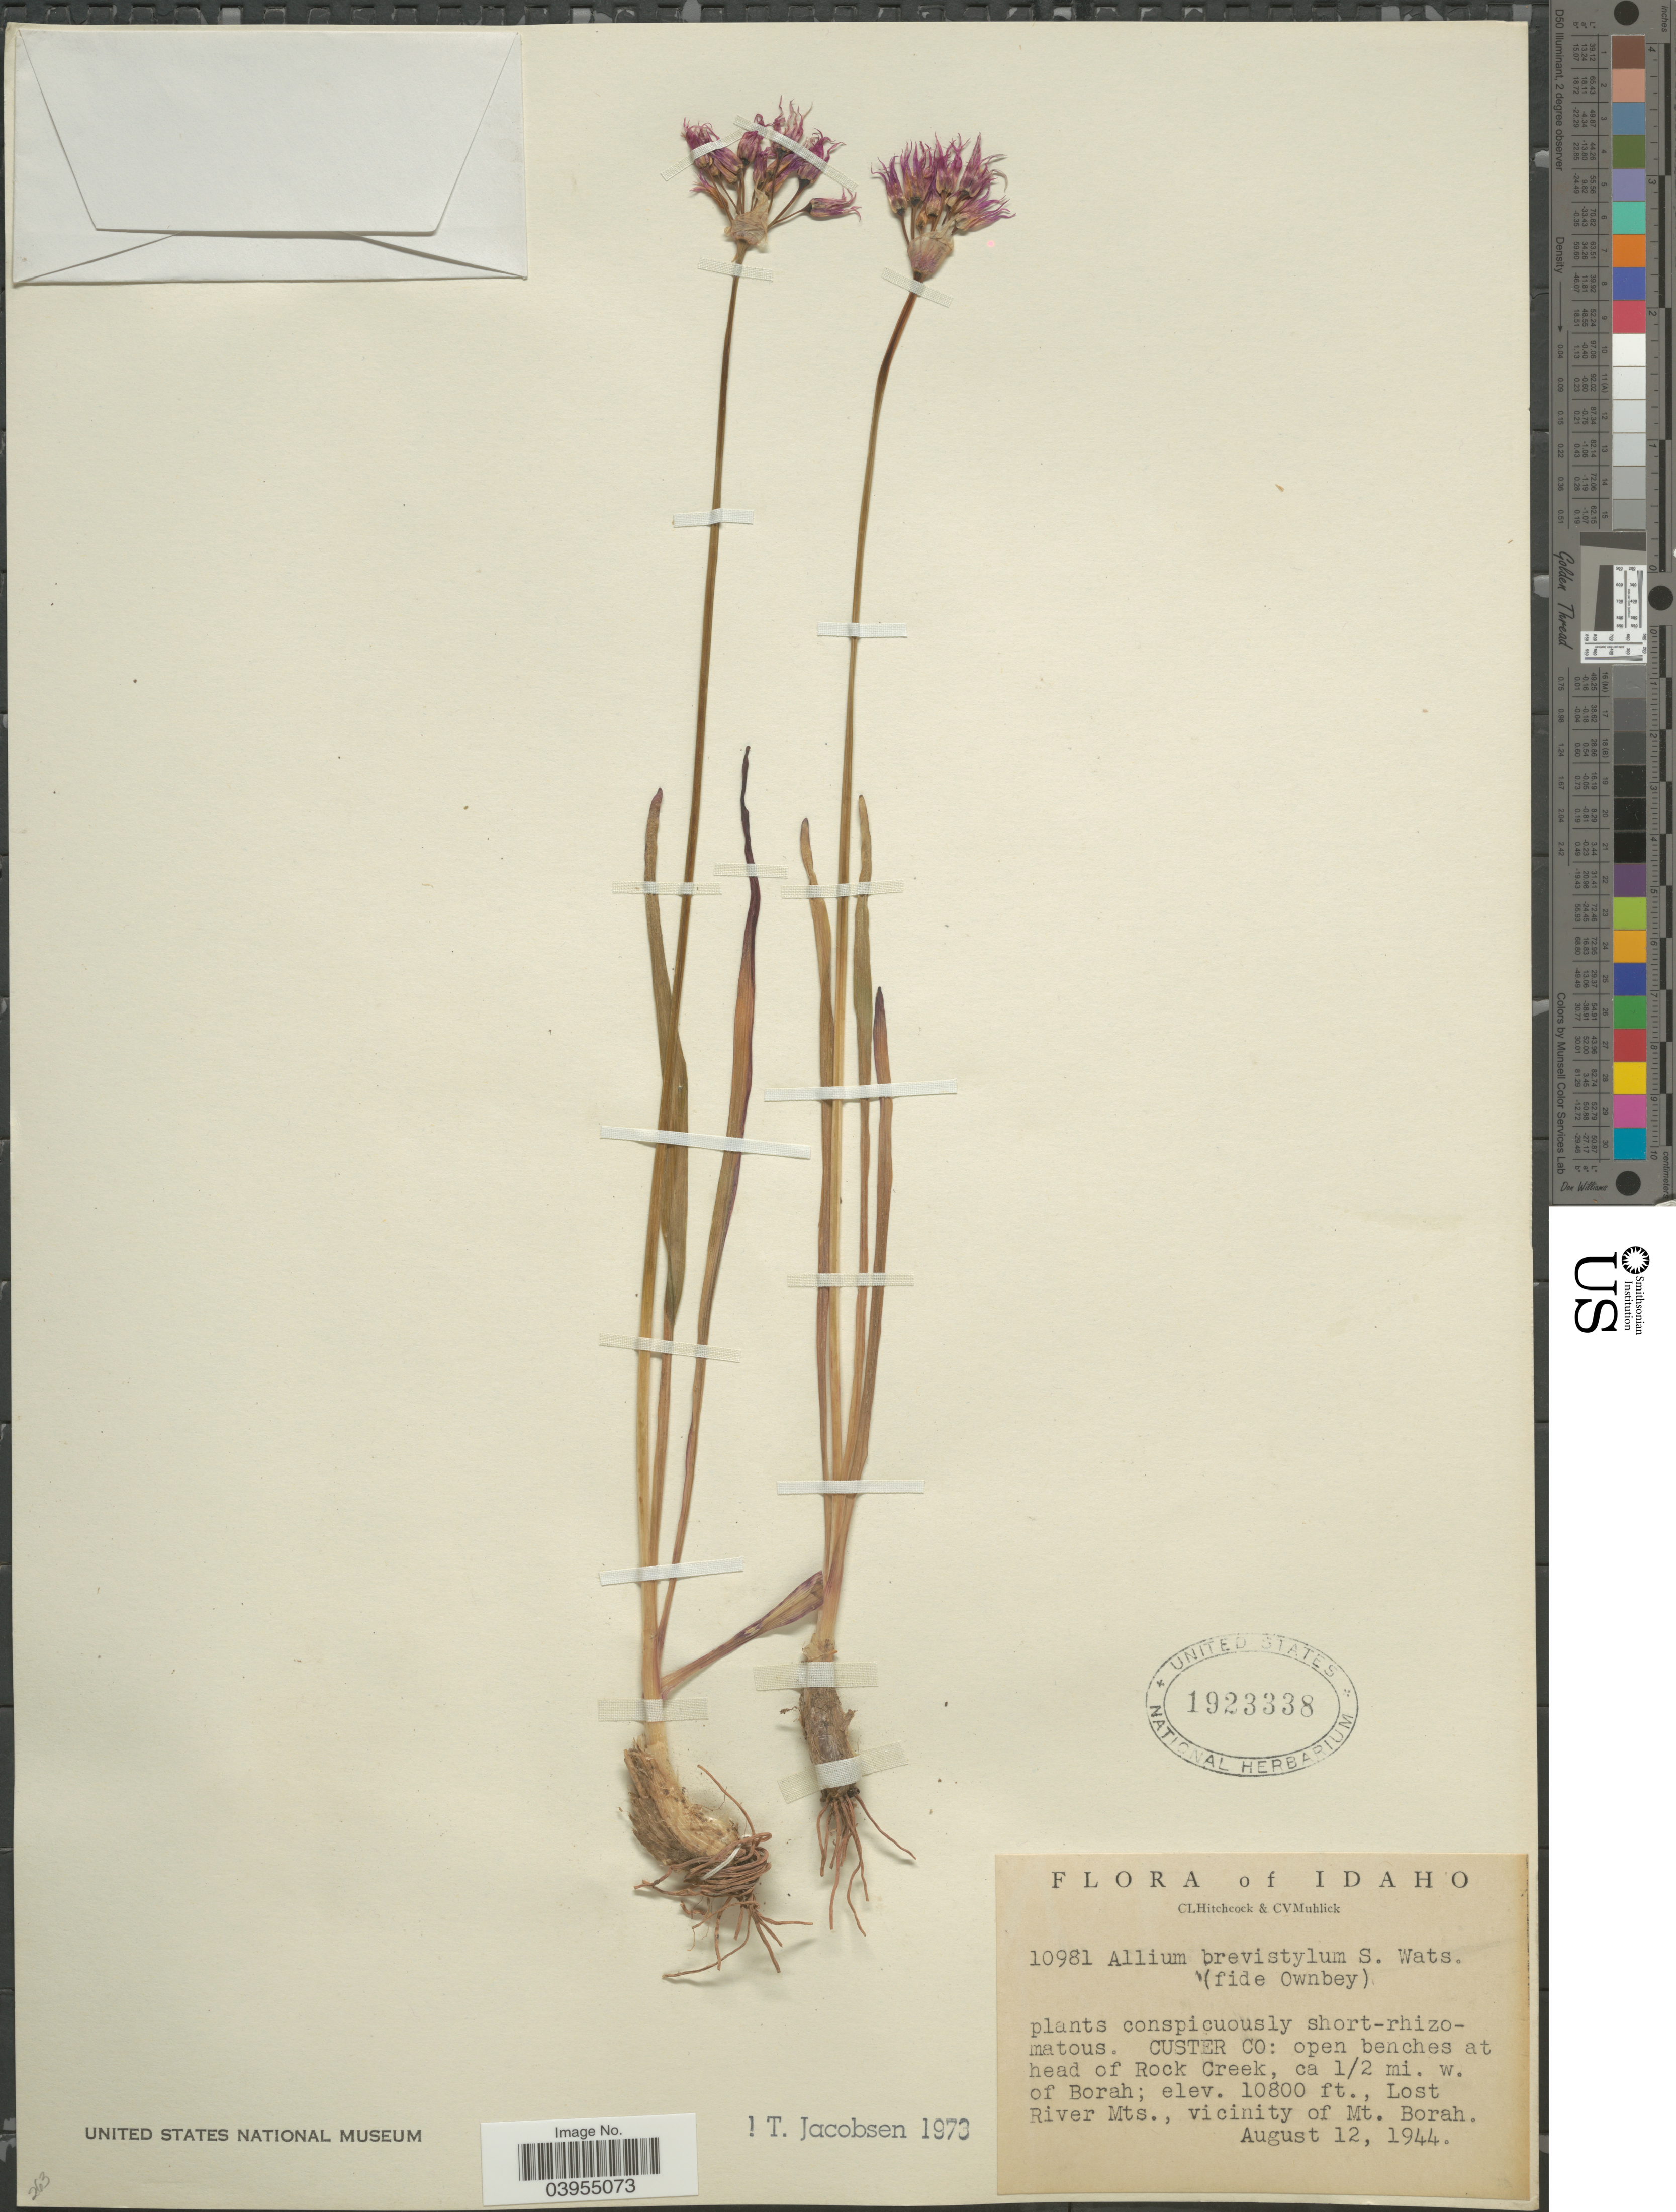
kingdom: Plantae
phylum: Tracheophyta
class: Liliopsida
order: Asparagales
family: Amaryllidaceae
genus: Allium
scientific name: Allium brevistylum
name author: S. Watson in C. King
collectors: C. L. Hitchcock & C. V. Muhlick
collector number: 10981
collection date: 1944-08-12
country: United States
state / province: Idaho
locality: Custer Co: open benches at head of Rock Creek, ca 1/2 mi. w. of Borah; Lost River Mts., vicinity of Mt. Borah.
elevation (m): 3292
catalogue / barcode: US 1923338